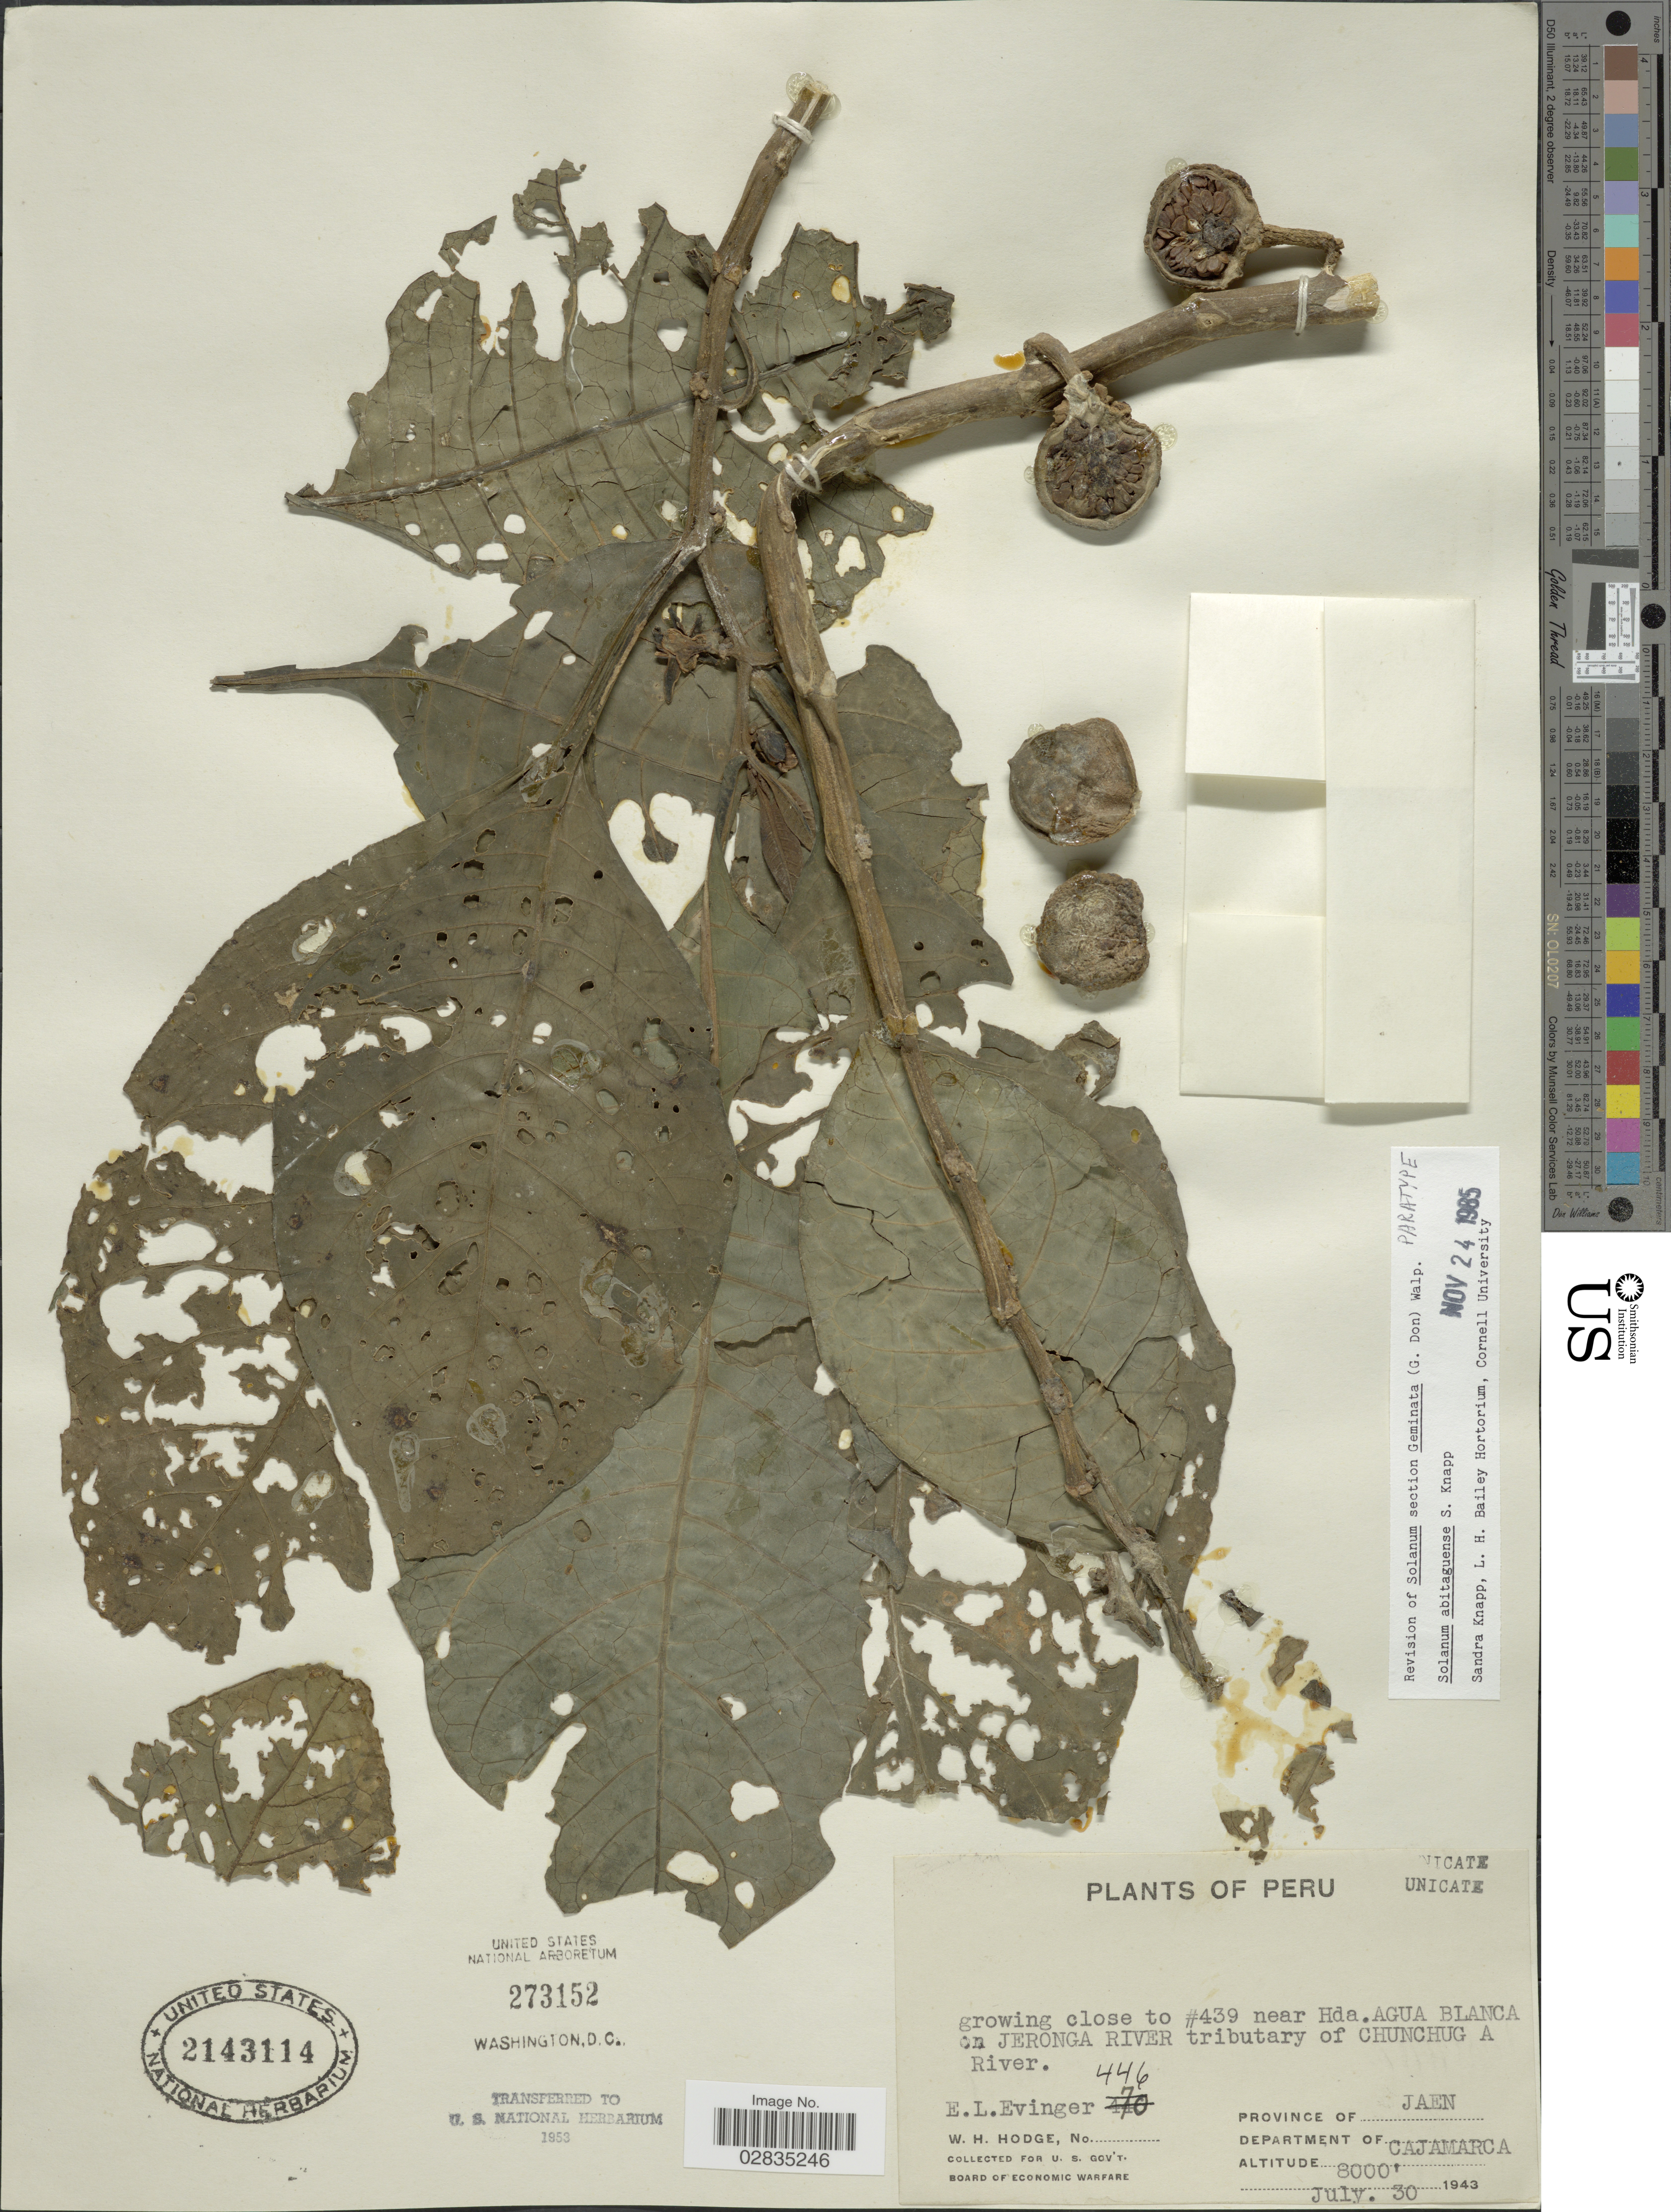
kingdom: Plantae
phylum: Tracheophyta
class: Magnoliopsida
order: Solanales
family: Solanaceae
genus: Solanum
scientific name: Solanum abitaguense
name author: S. Knapp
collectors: W. Hodge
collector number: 446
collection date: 1943-07-30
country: Peru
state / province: Cajamarca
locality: Growing close to #439 near Hda. Agua Blan on Jeronga River tributary of Chunchug A River. Province of Jaen. Department of Cajamarca.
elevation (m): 2438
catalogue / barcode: US 2143114